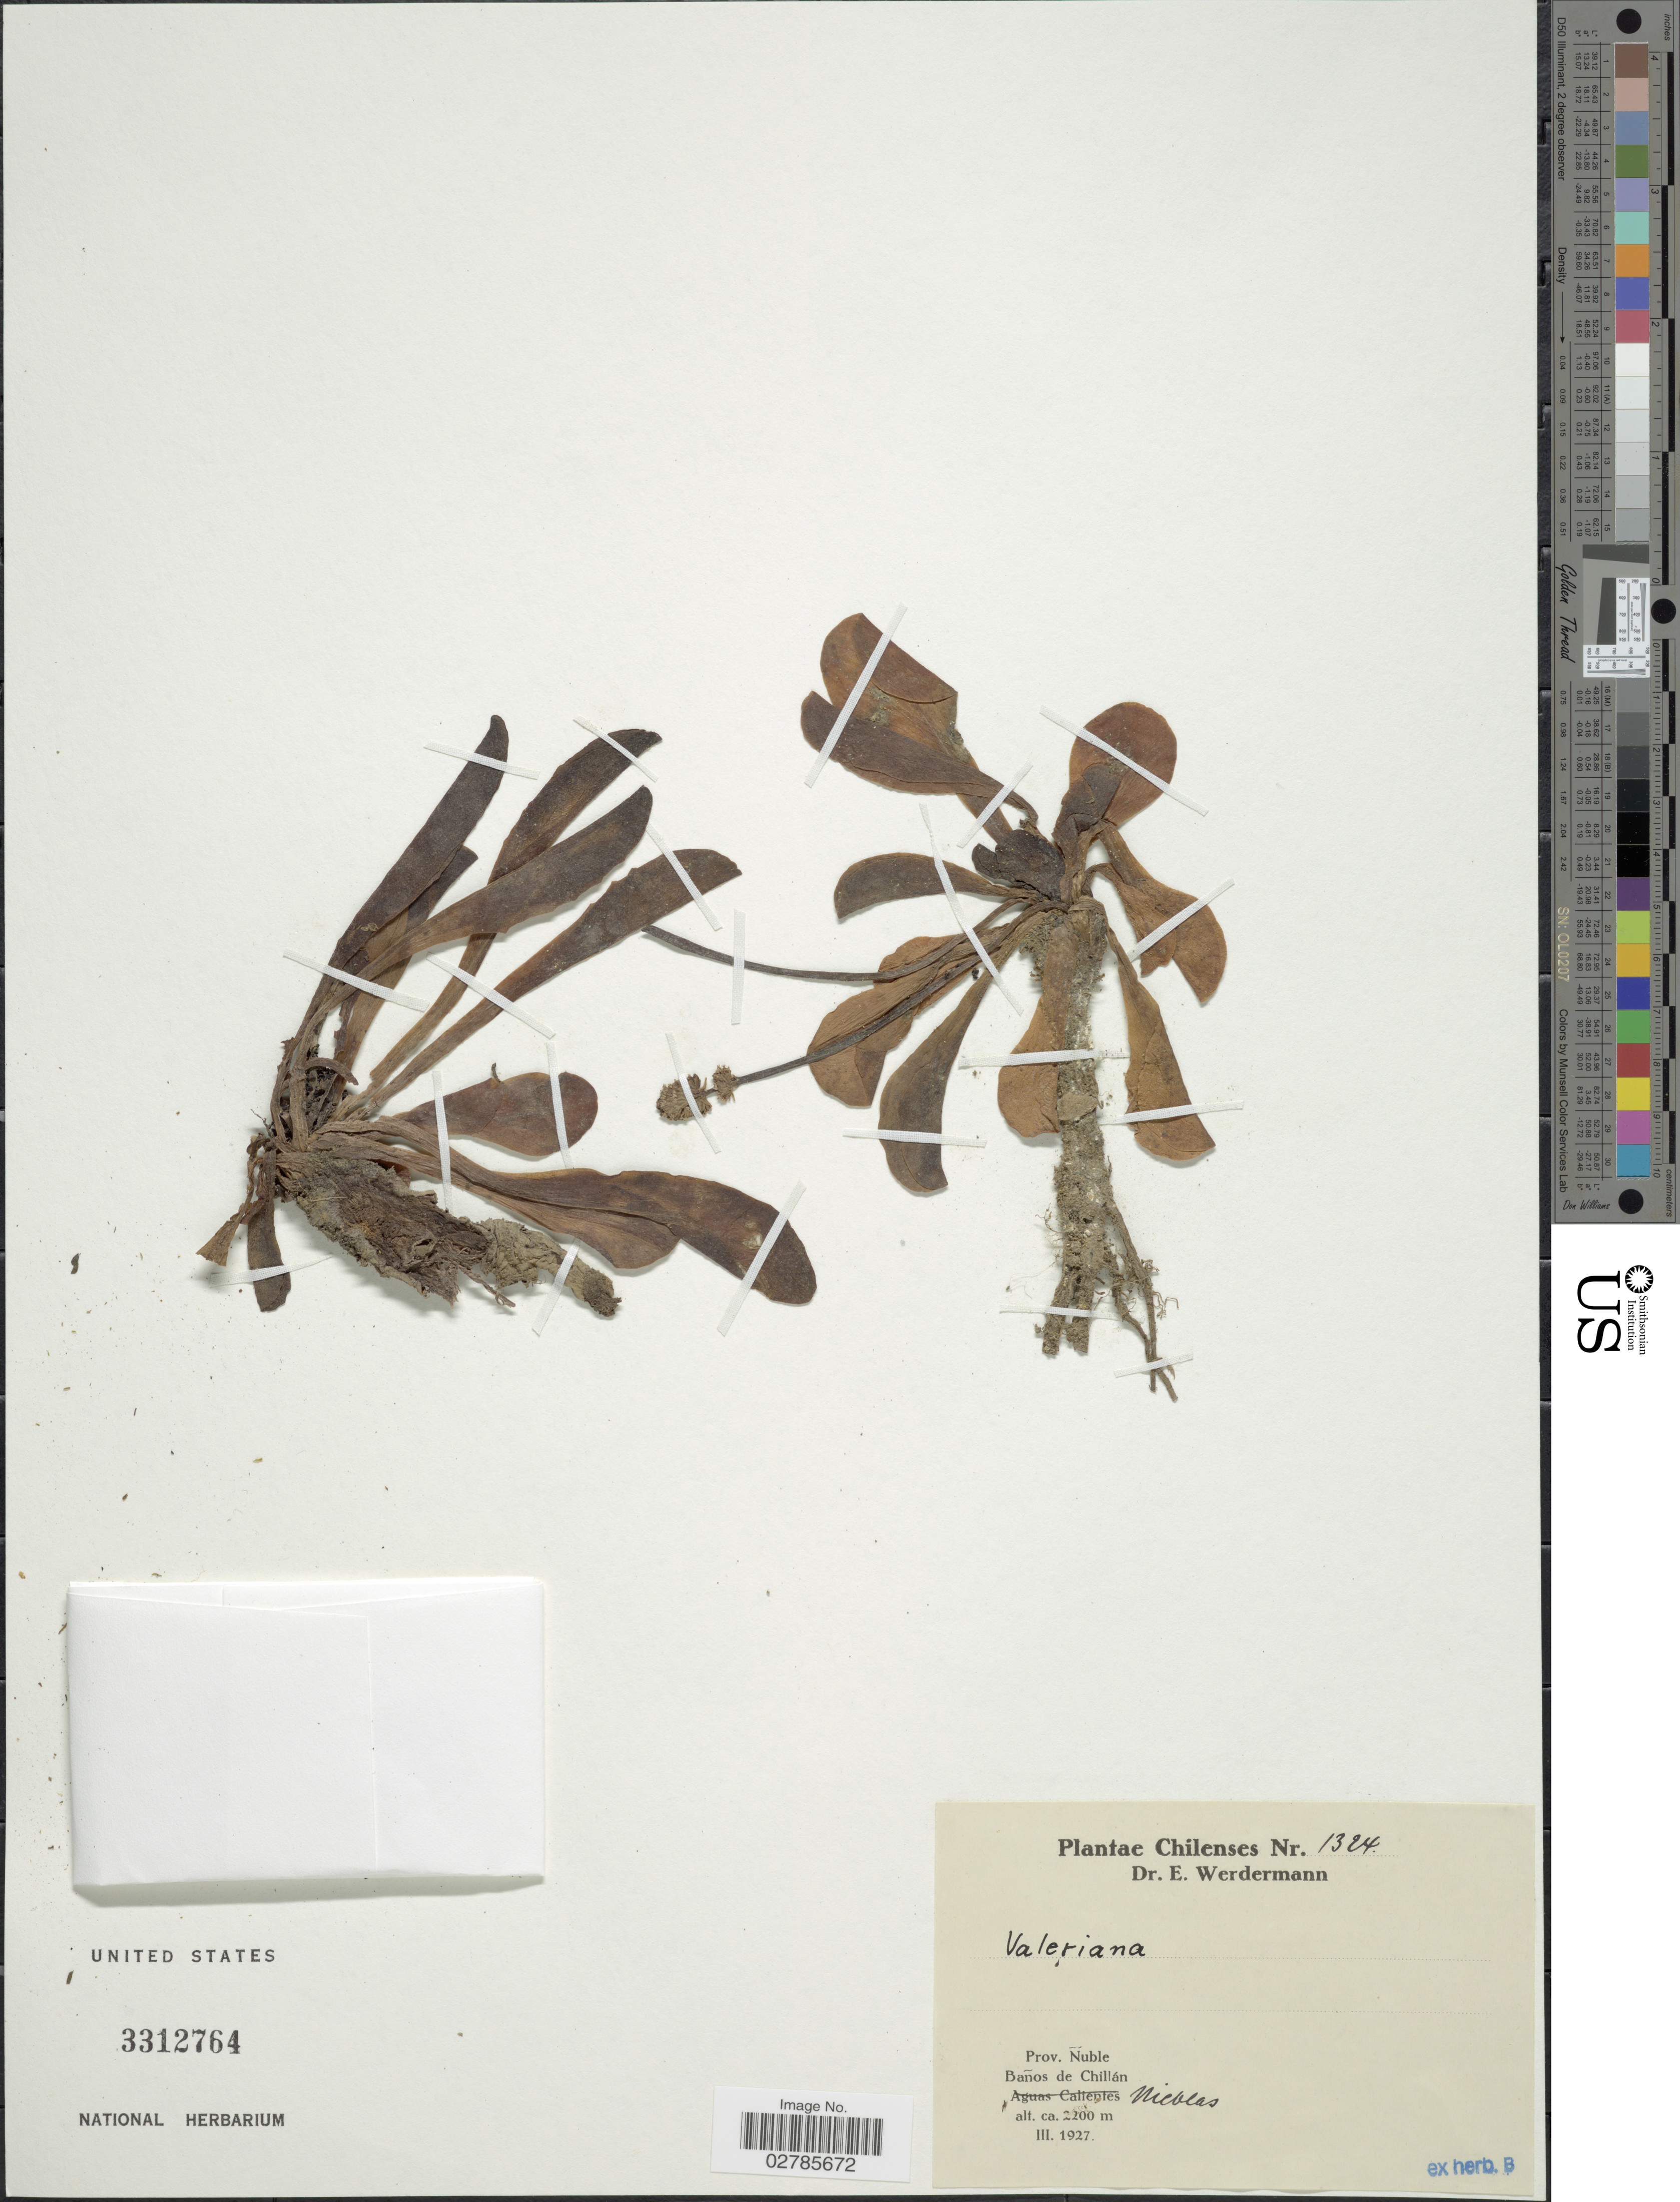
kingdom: Plantae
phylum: Tracheophyta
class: Magnoliopsida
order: Dipsacales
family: Caprifoliaceae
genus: Valeriana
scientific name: Valeriana sp.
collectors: E. Werdermann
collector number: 1324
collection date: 1927-03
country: Chile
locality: Prov. Ñuble, Baños de Chillán, Nicolas.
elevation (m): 2200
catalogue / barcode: US 3312764